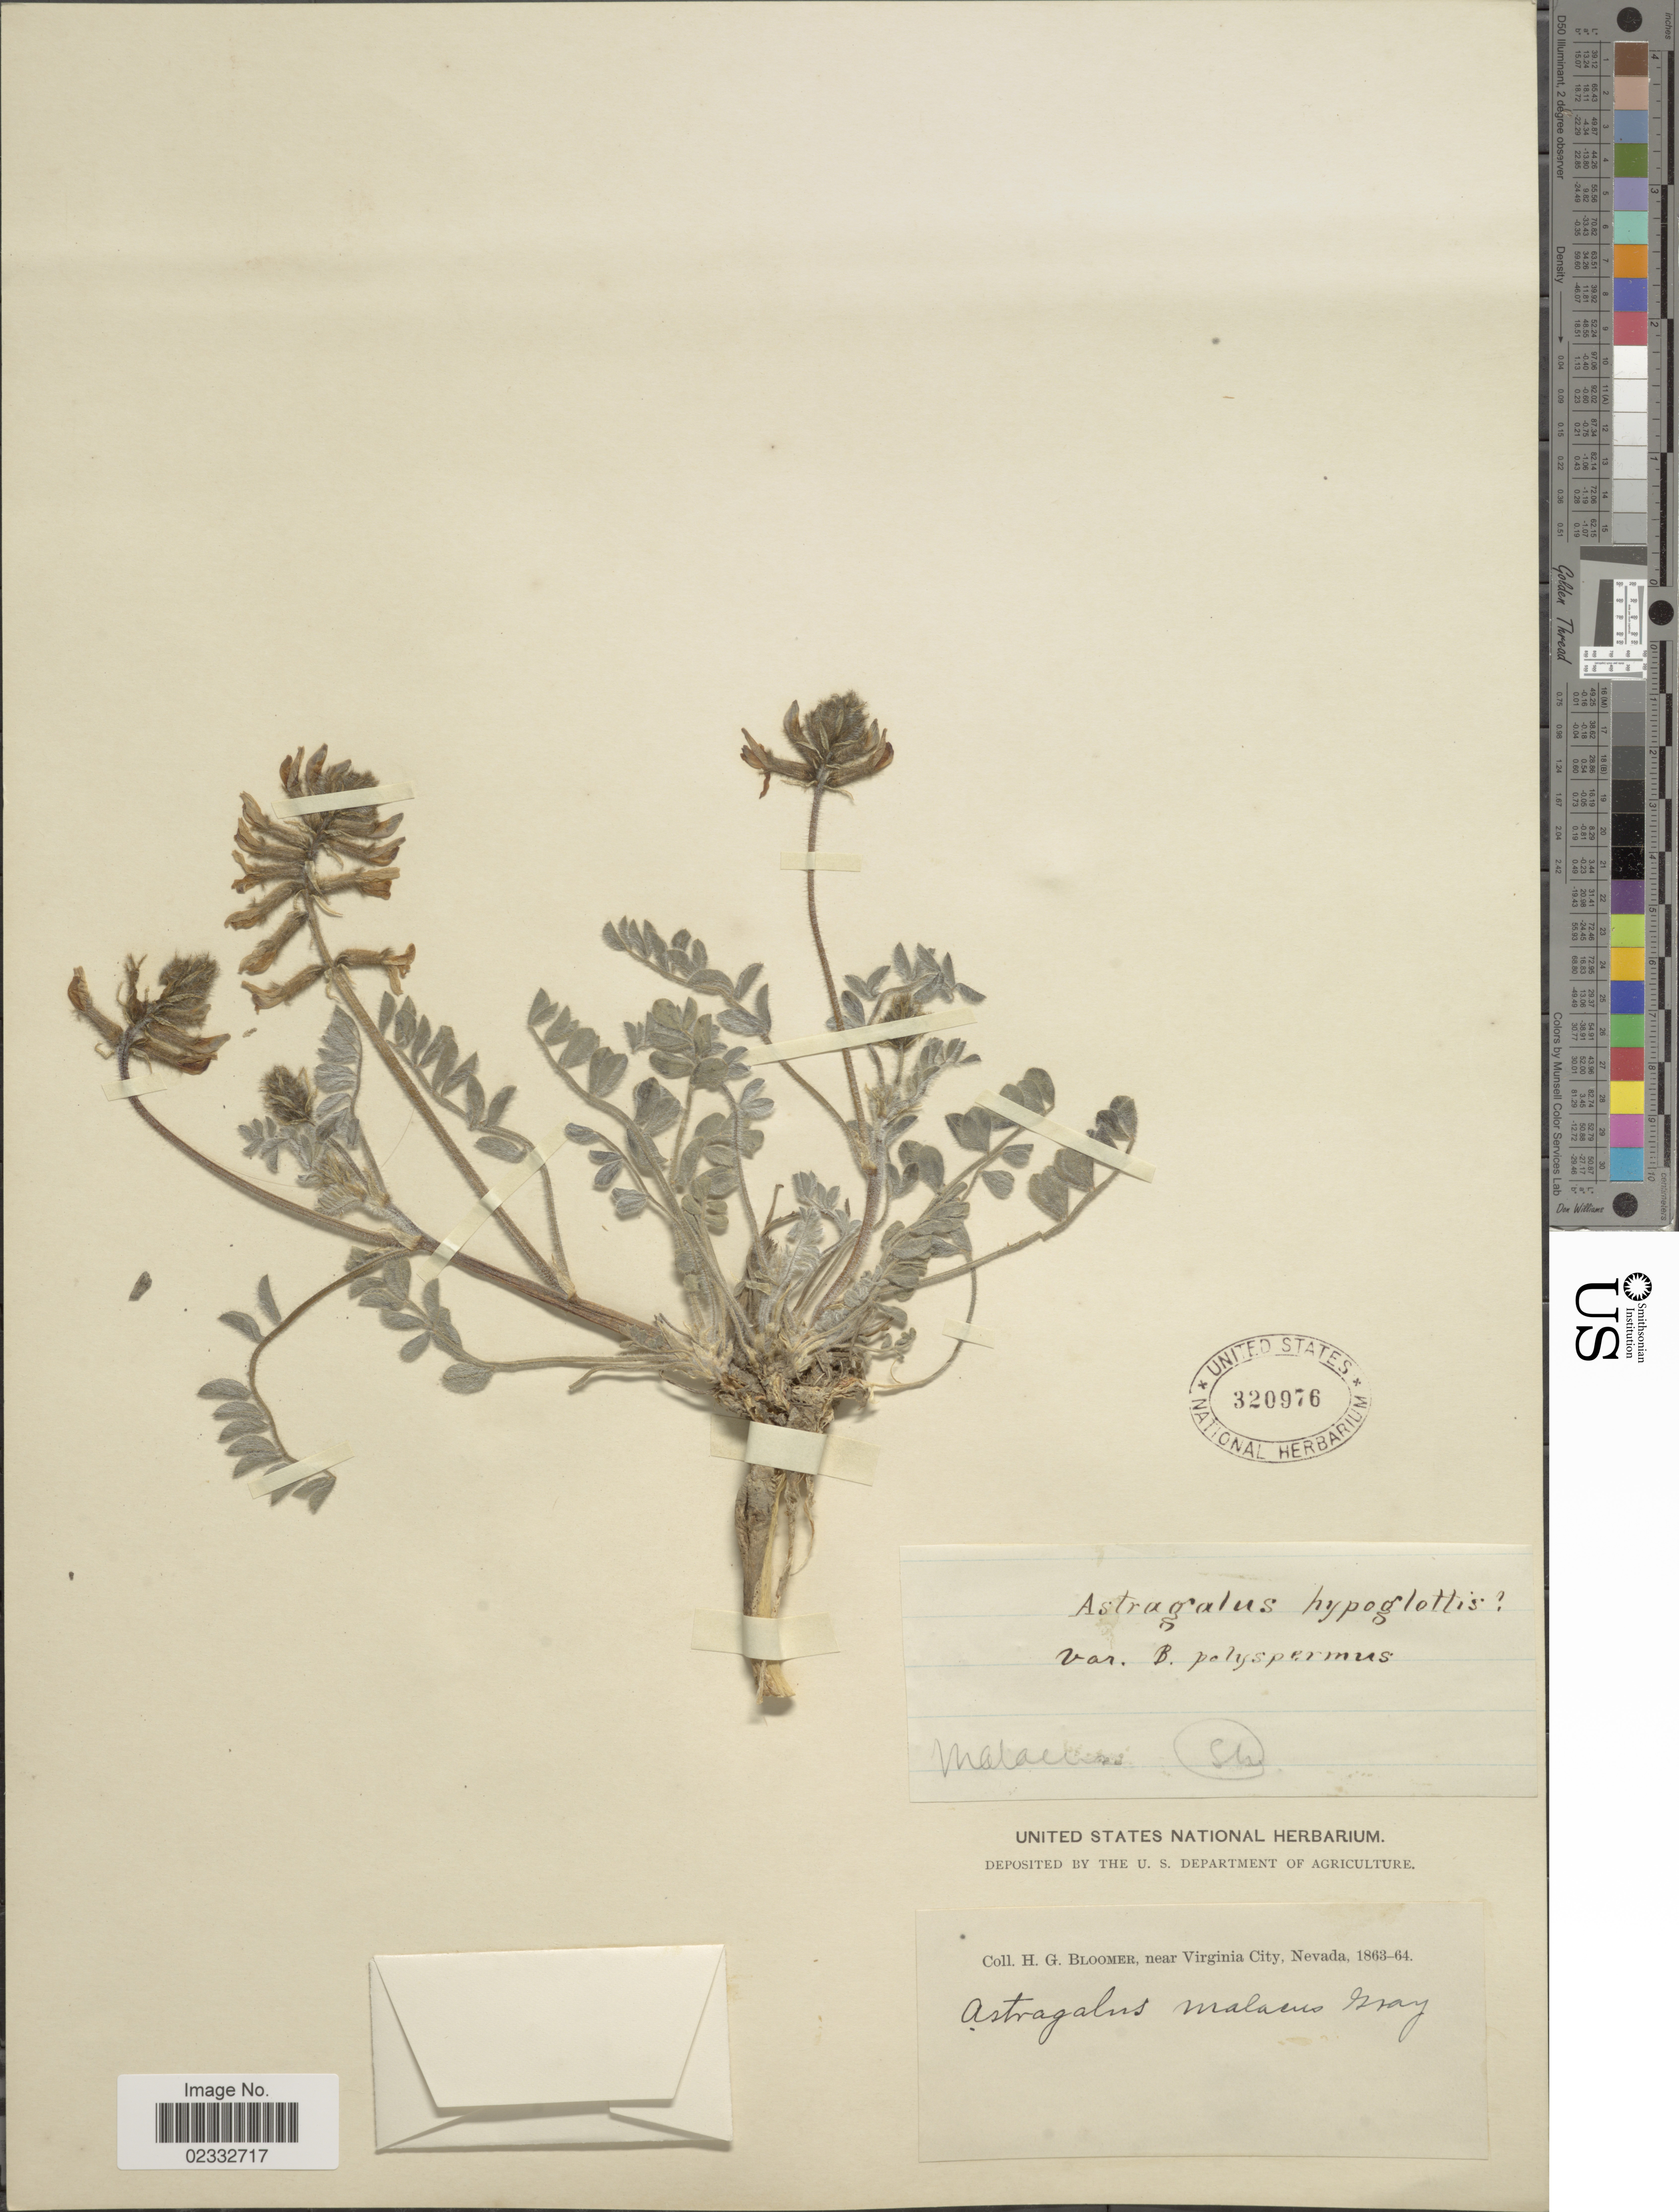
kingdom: Plantae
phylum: Tracheophyta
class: Magnoliopsida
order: Fabales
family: Fabaceae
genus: Astragalus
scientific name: Astragalus malacus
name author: A. Gray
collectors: H. Bloomer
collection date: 1863/1864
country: United States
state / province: Nevada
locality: Near Virginia City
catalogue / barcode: US 320976